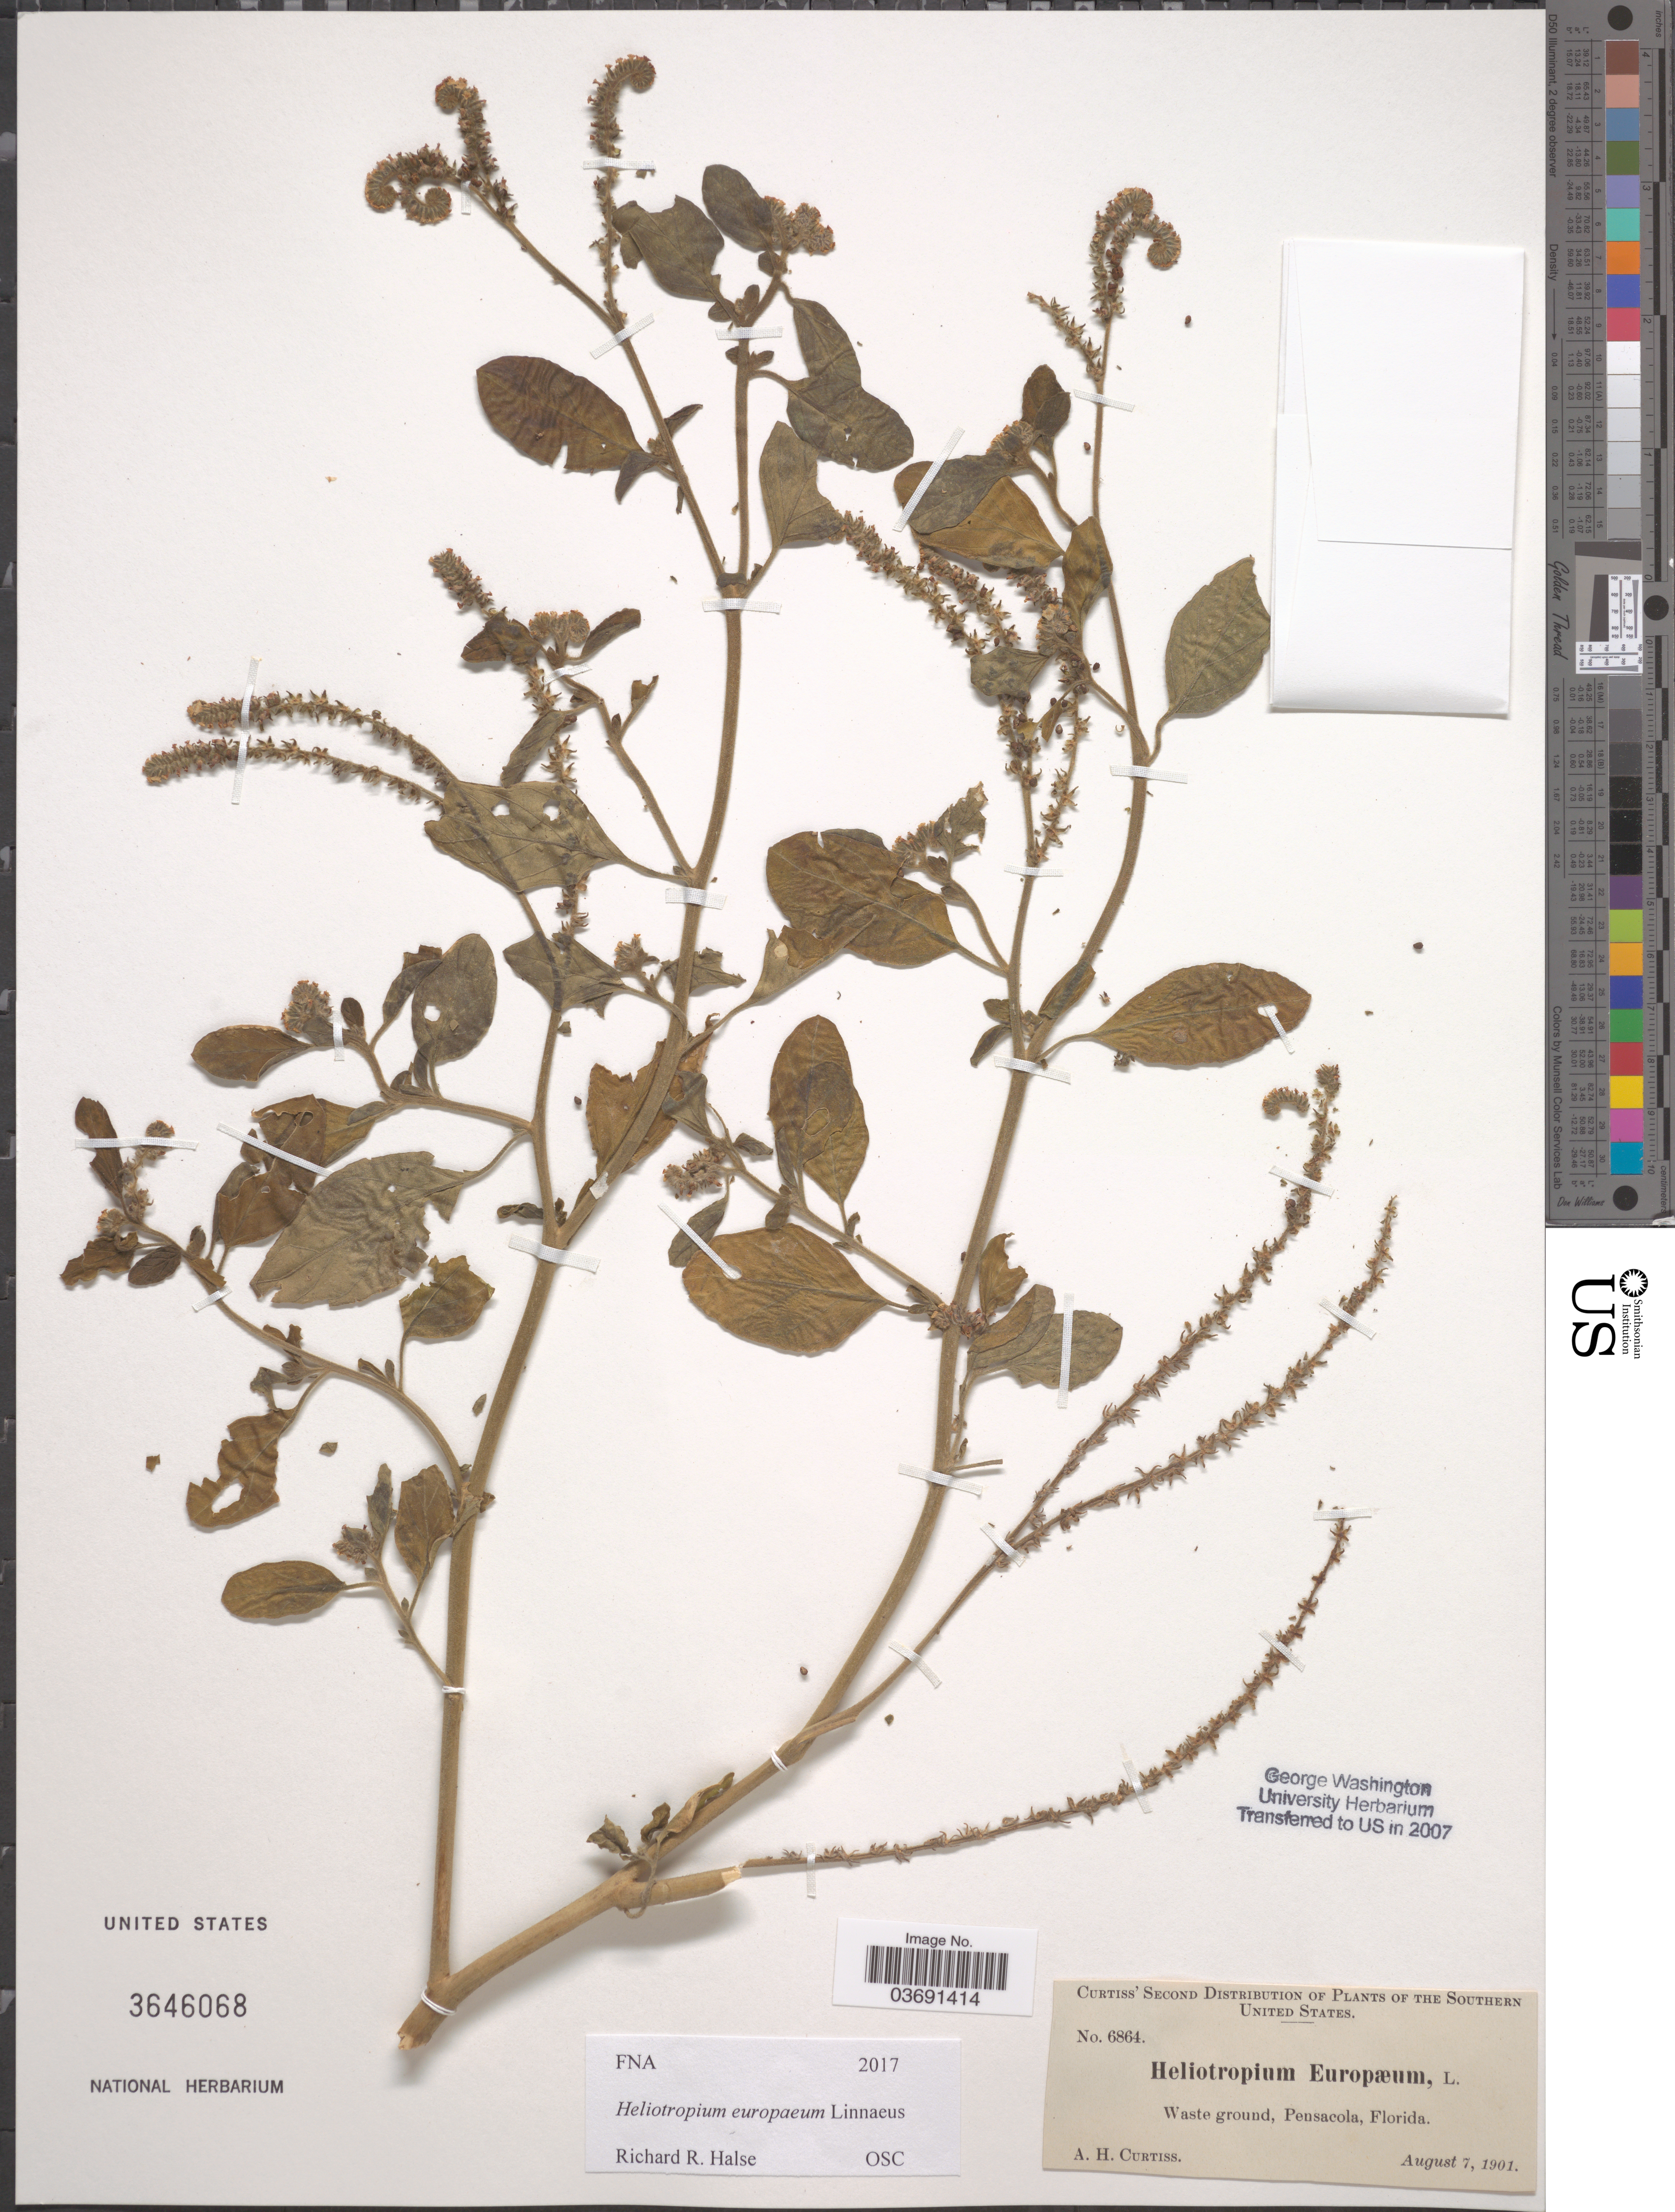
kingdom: Plantae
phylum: Tracheophyta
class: Magnoliopsida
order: Boraginales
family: Heliotropiaceae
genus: Heliotropium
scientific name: Heliotropium europaeum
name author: L.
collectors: A. H. Curtiss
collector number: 6864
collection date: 1901-08-07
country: United States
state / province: Florida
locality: Southern United States. Waste ground, Pensacola.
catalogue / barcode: US 3646068